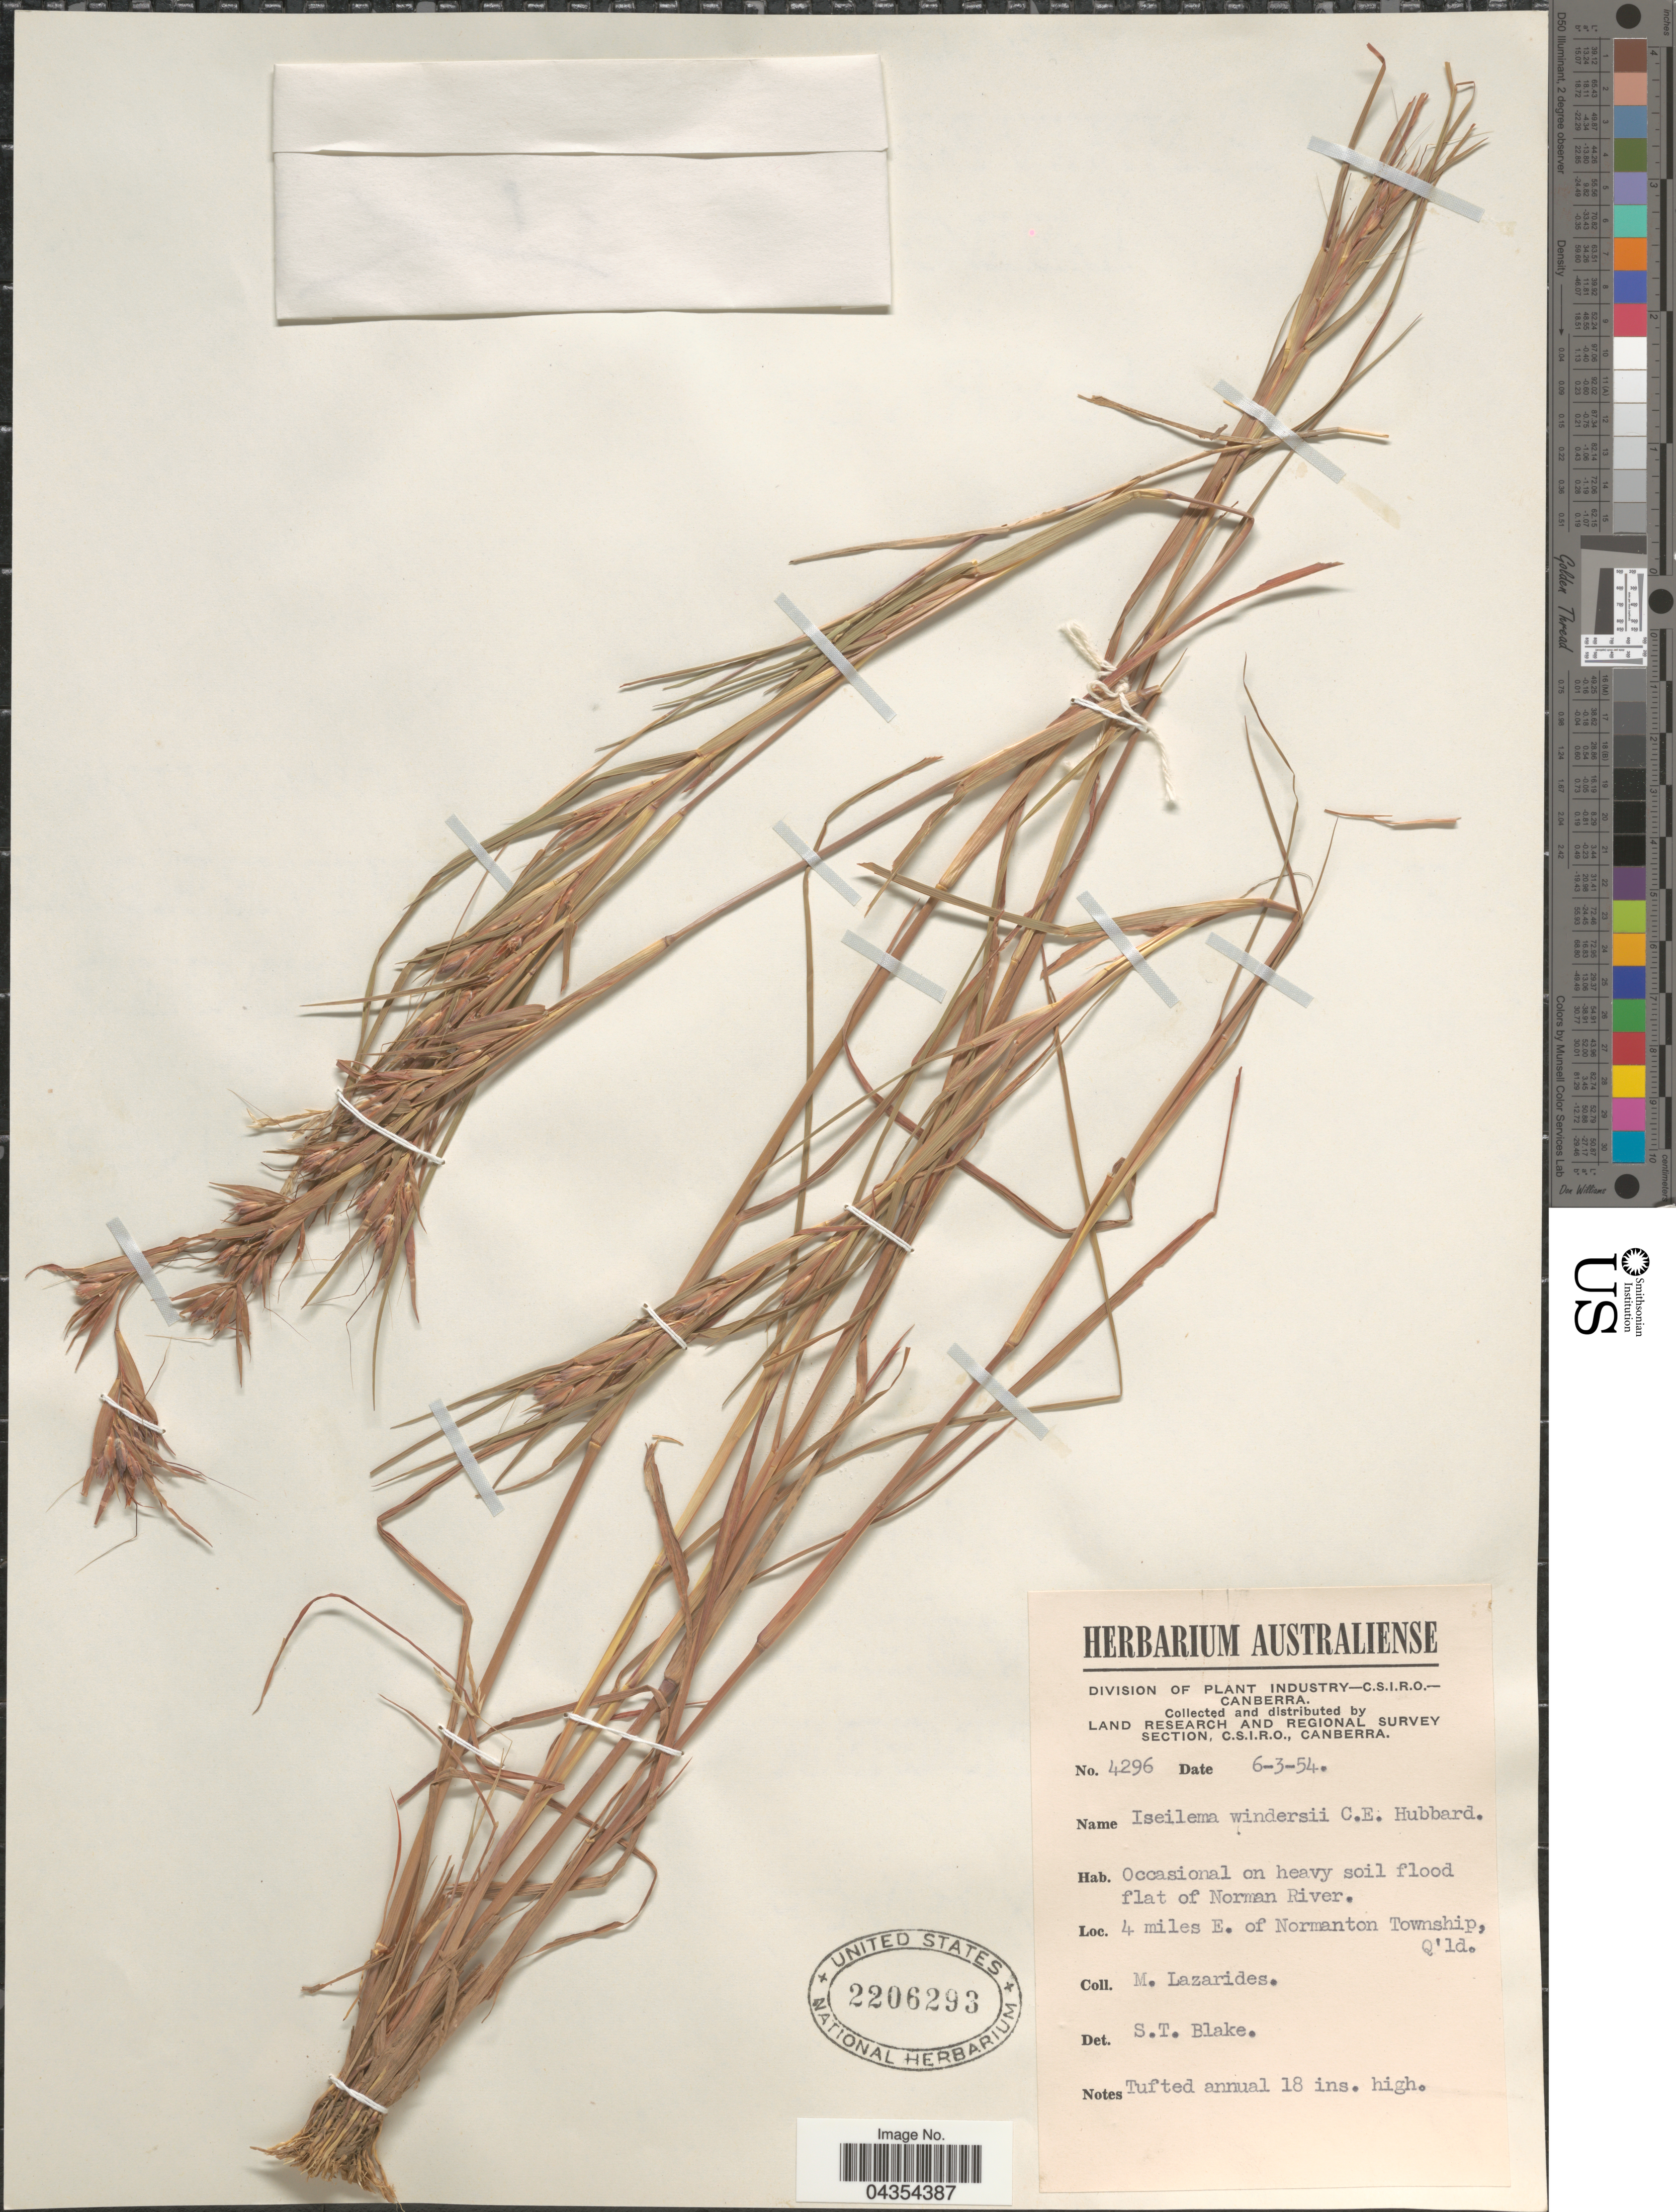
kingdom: Plantae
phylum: Tracheophyta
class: Liliopsida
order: Poales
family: Poaceae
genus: Iseilema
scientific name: Iseilema windersii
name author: C.E. Hubb.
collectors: M. Lazarides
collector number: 4296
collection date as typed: Transcribed d/m/y: 6/3/54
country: Australia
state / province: Queensland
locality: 4 miles E. of Normanton Township, Q'ld.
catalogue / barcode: US 2206293